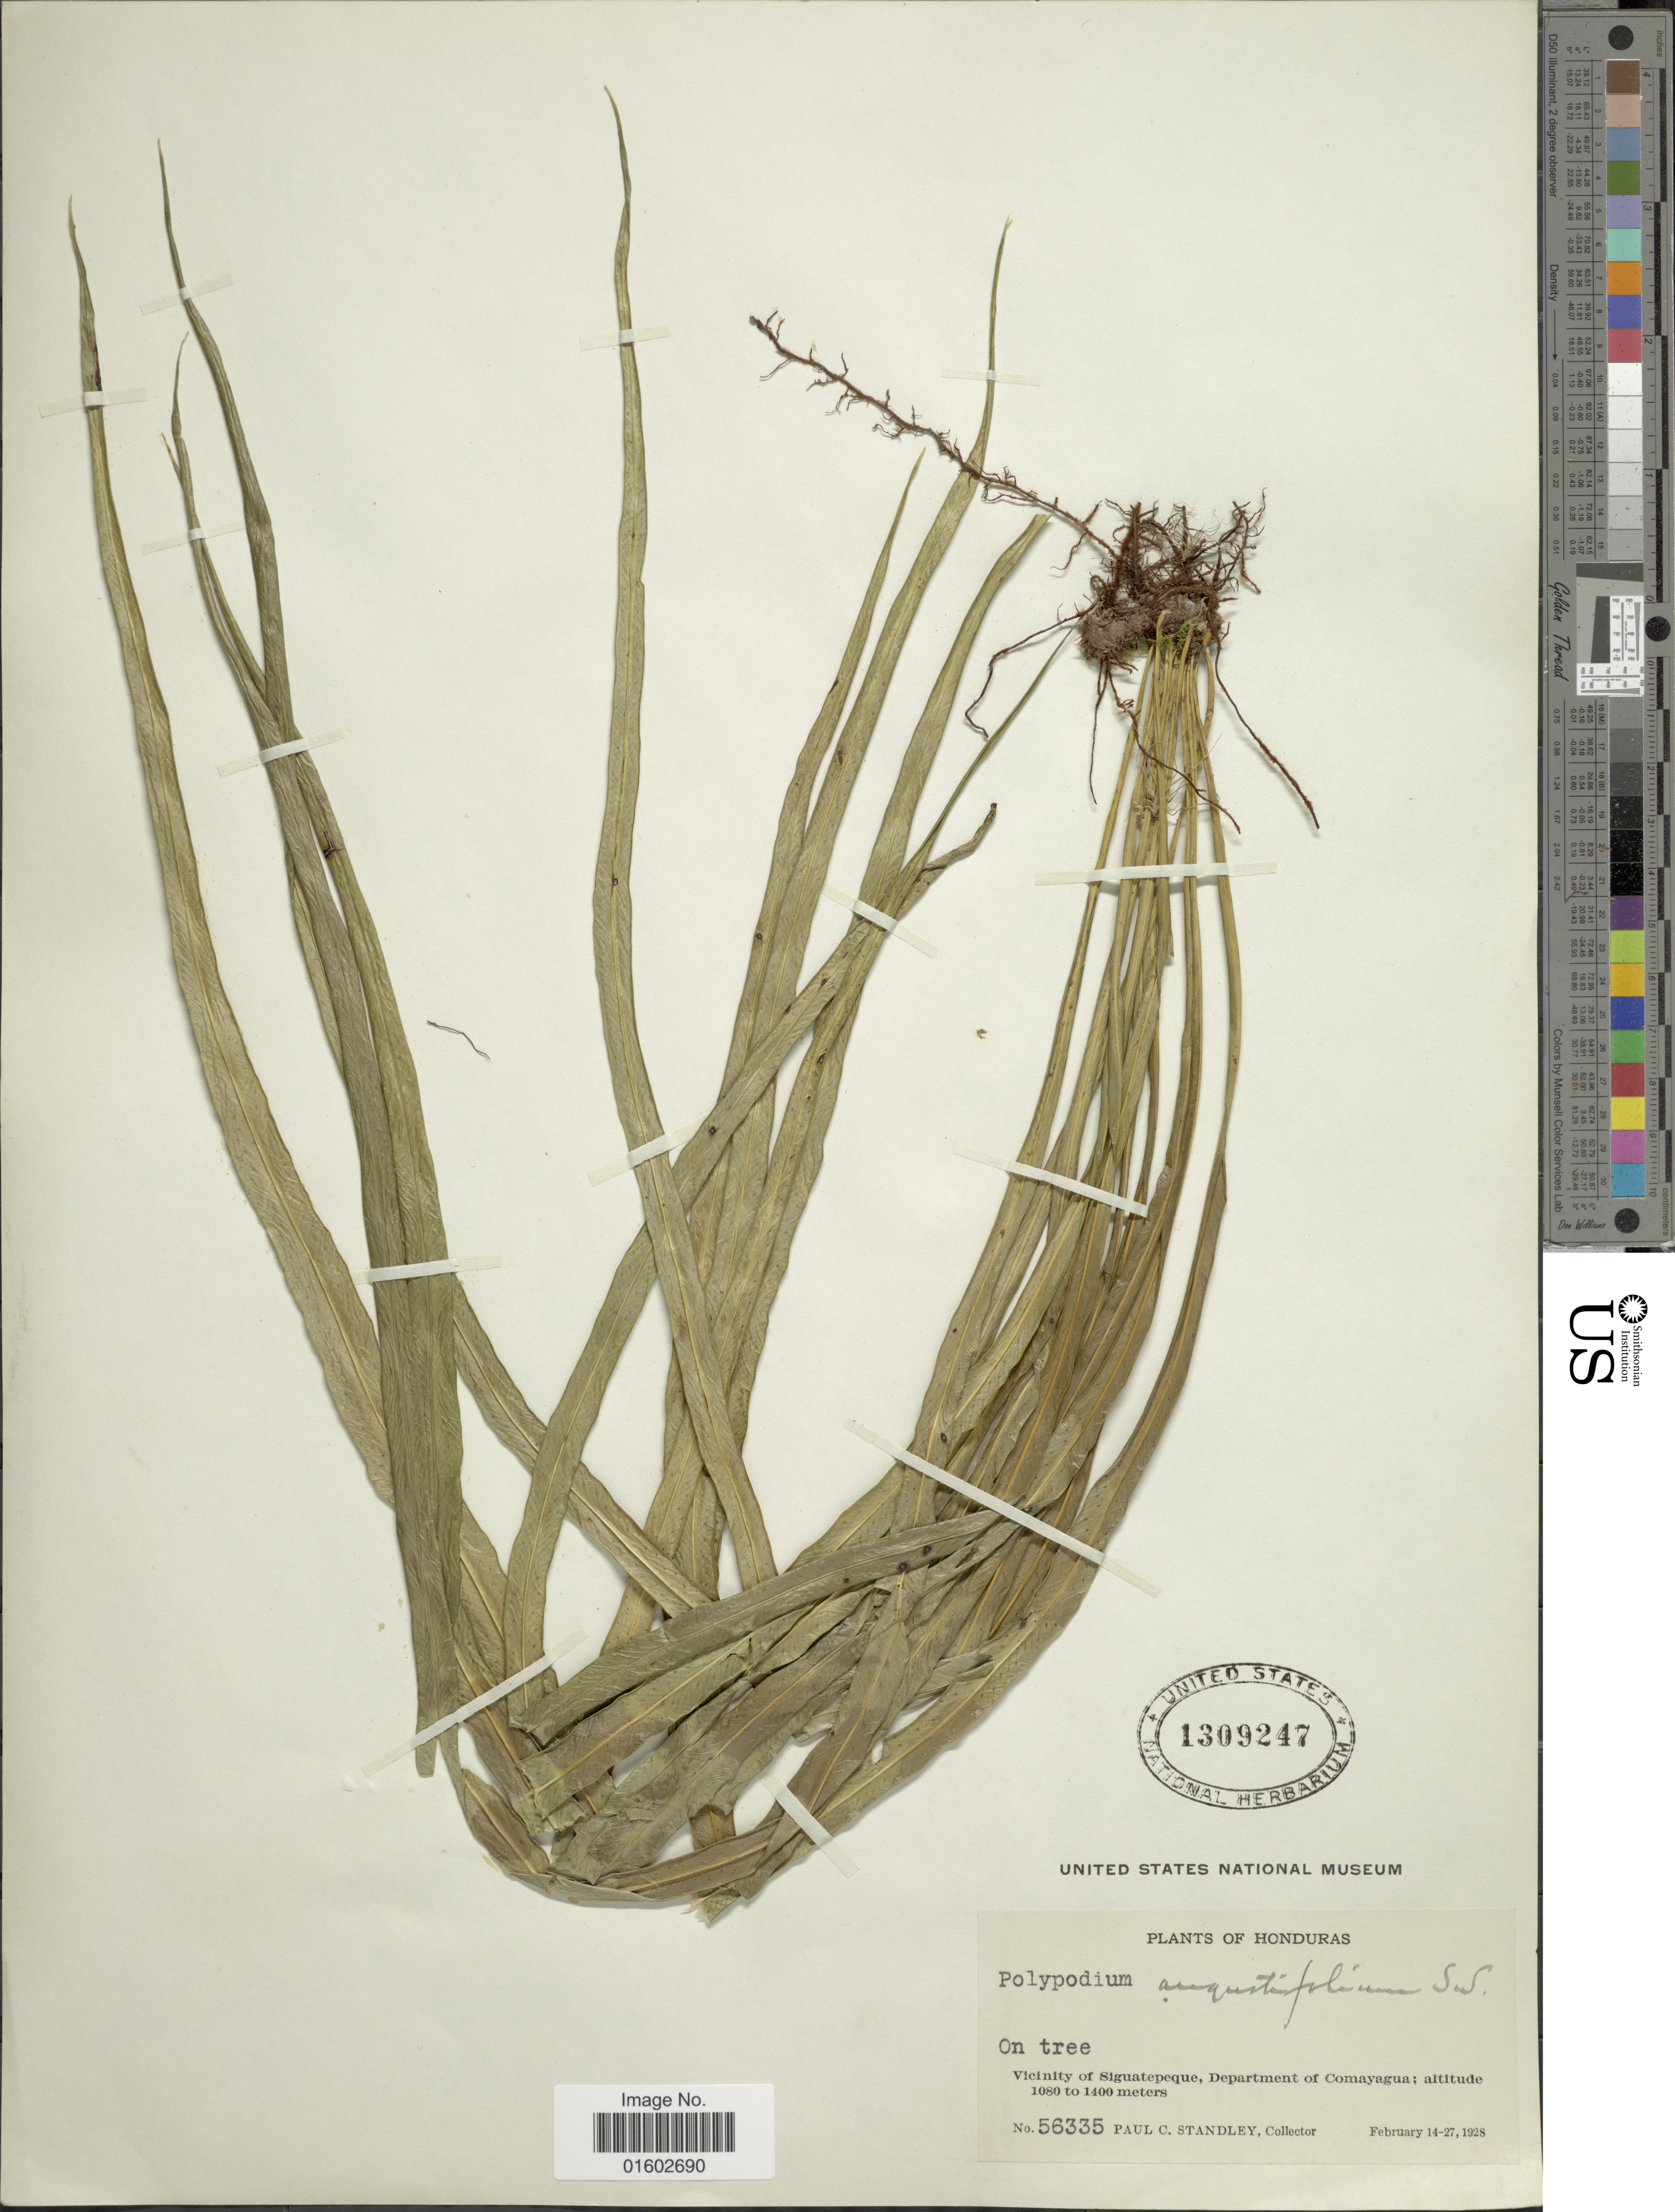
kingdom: Plantae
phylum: Tracheophyta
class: Polypodiopsida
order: Polypodiales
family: Polypodiaceae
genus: Campyloneurum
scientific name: Campyloneurum angustifolium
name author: (Sw.) Fée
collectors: P. C. Standley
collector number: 56335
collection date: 1928-02-14/1928-02-27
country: Honduras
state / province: Comayagua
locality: Vicinity of Siguatepeque, Department of Comayagua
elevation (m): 1080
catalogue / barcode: US 1309247